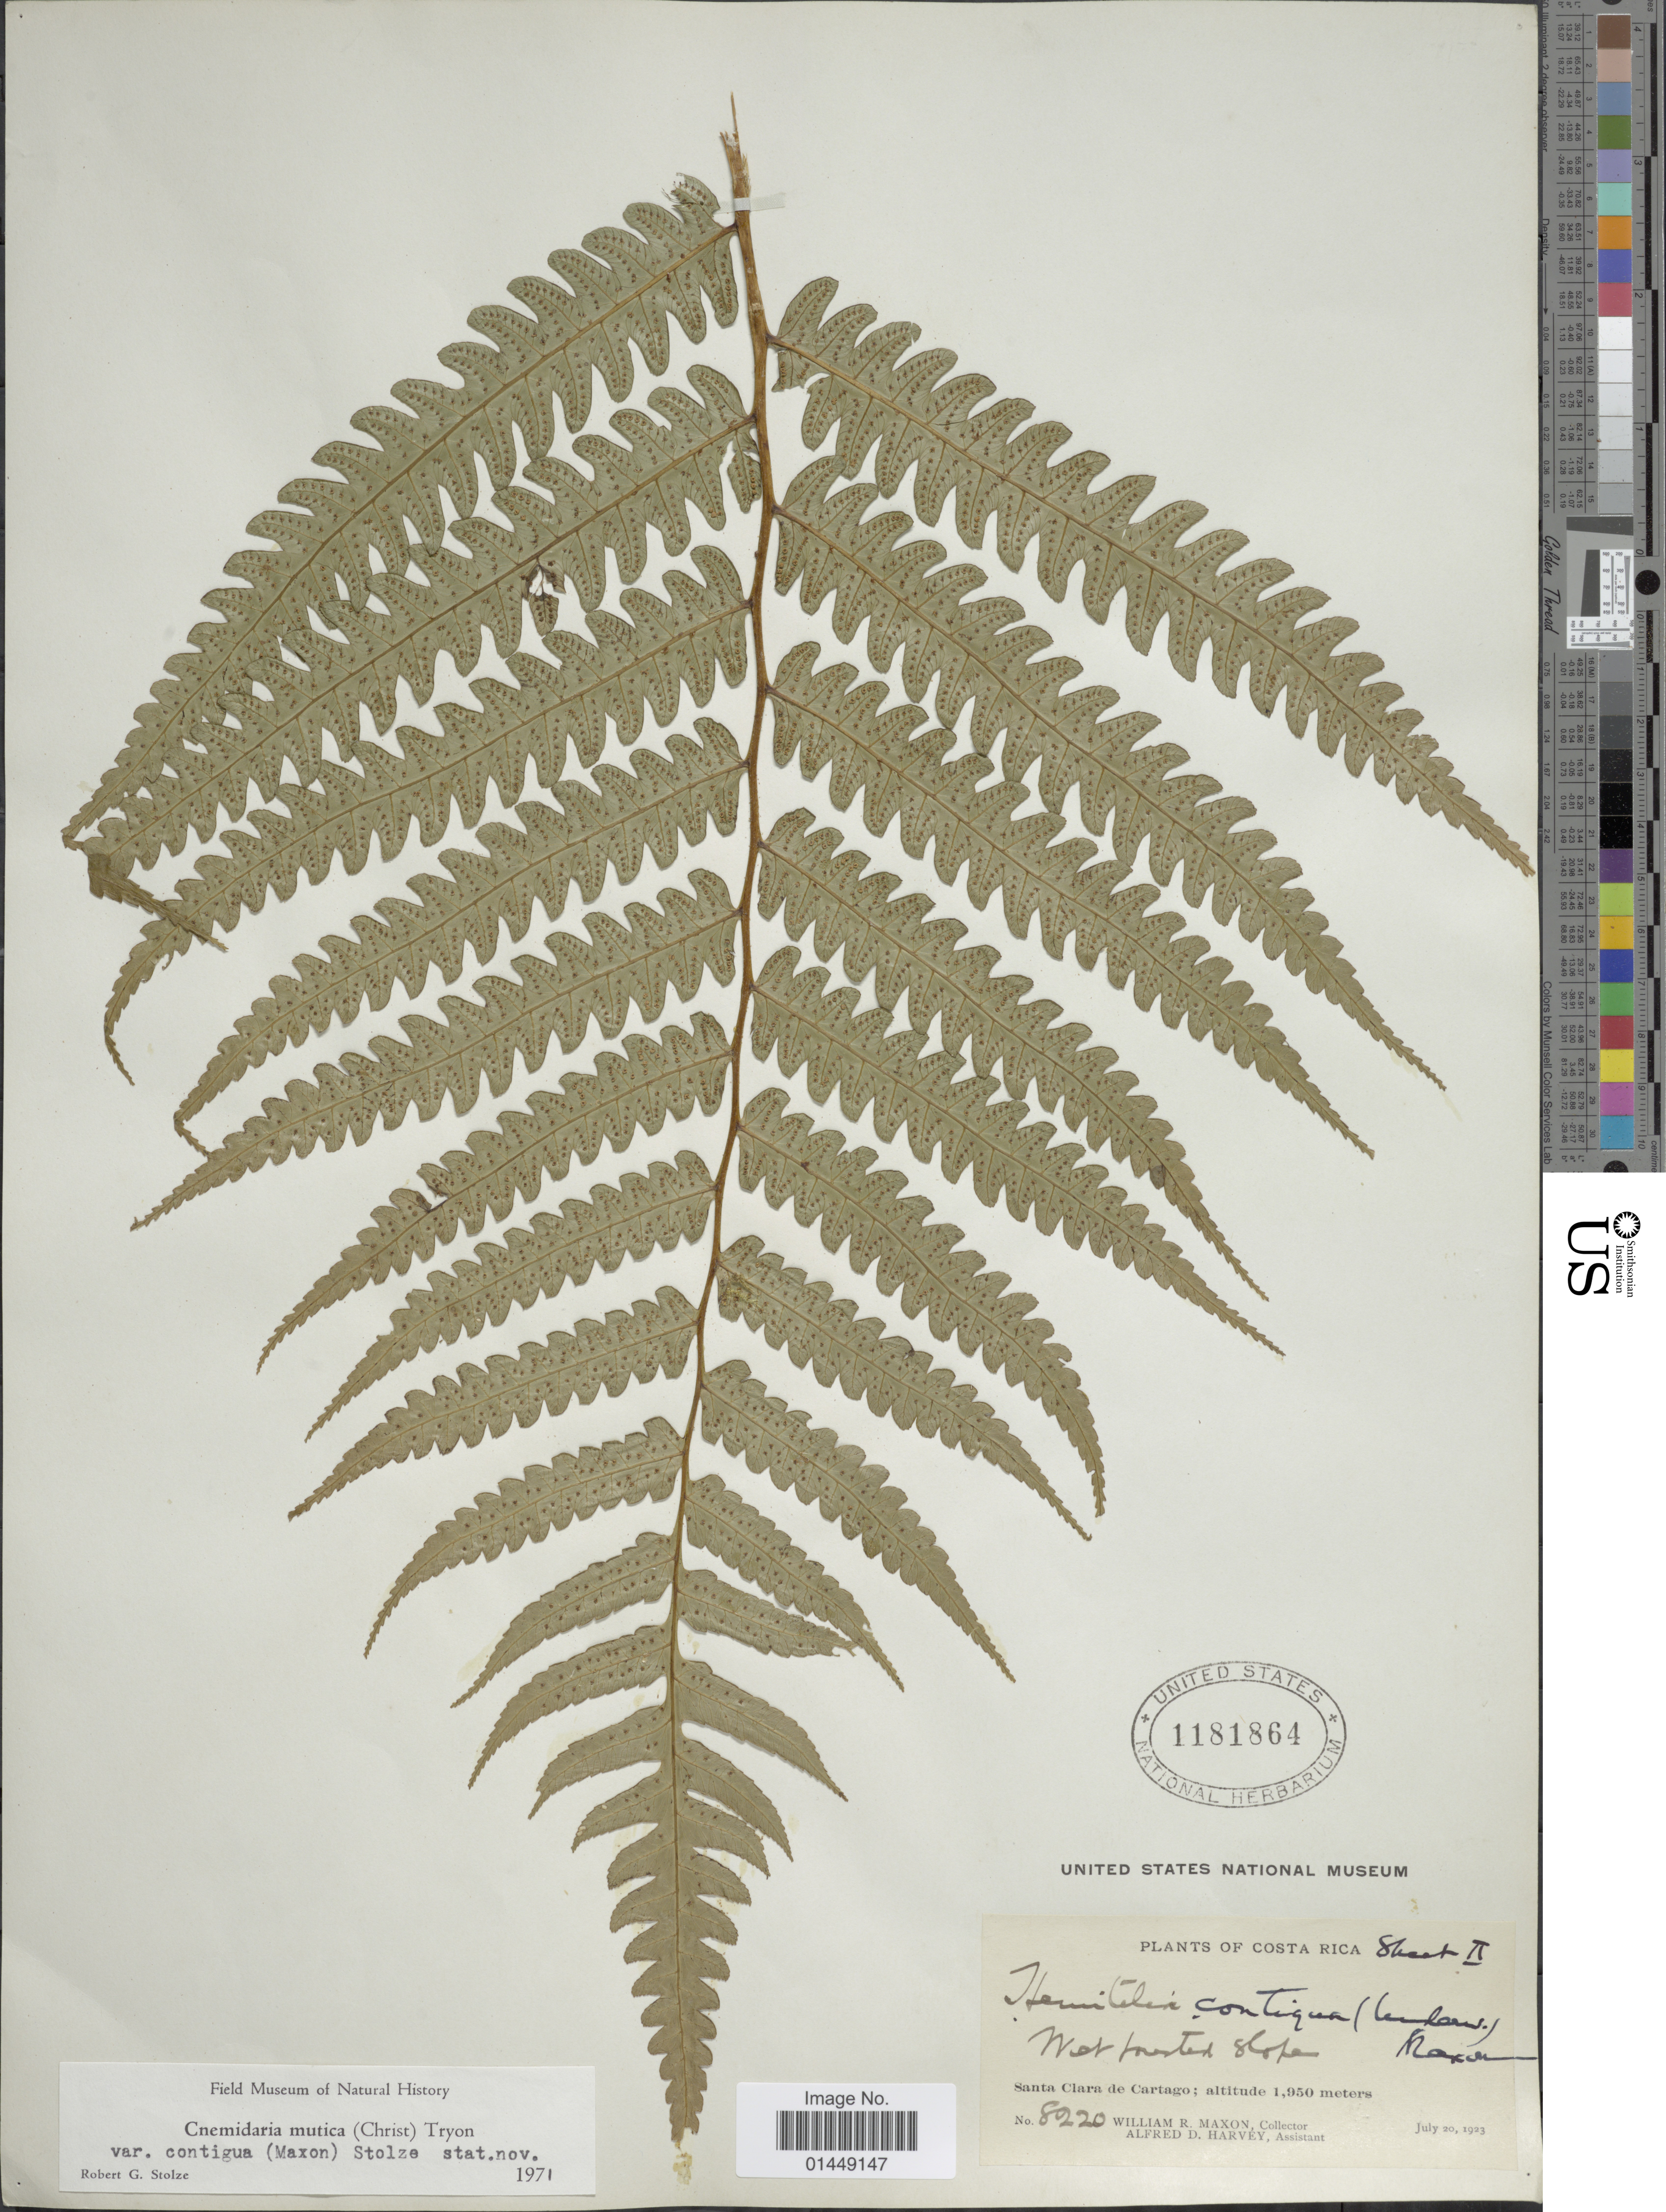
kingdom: Plantae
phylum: Tracheophyta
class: Polypodiopsida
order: Cyatheales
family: Cyatheaceae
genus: Cyathea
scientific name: Cyathea mutica var. contigua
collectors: W. R. Maxon & A. D. Harvey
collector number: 8220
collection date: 1923-07-20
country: Costa Rica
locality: Santa Clara de Cartago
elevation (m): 1950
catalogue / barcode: US 1181864